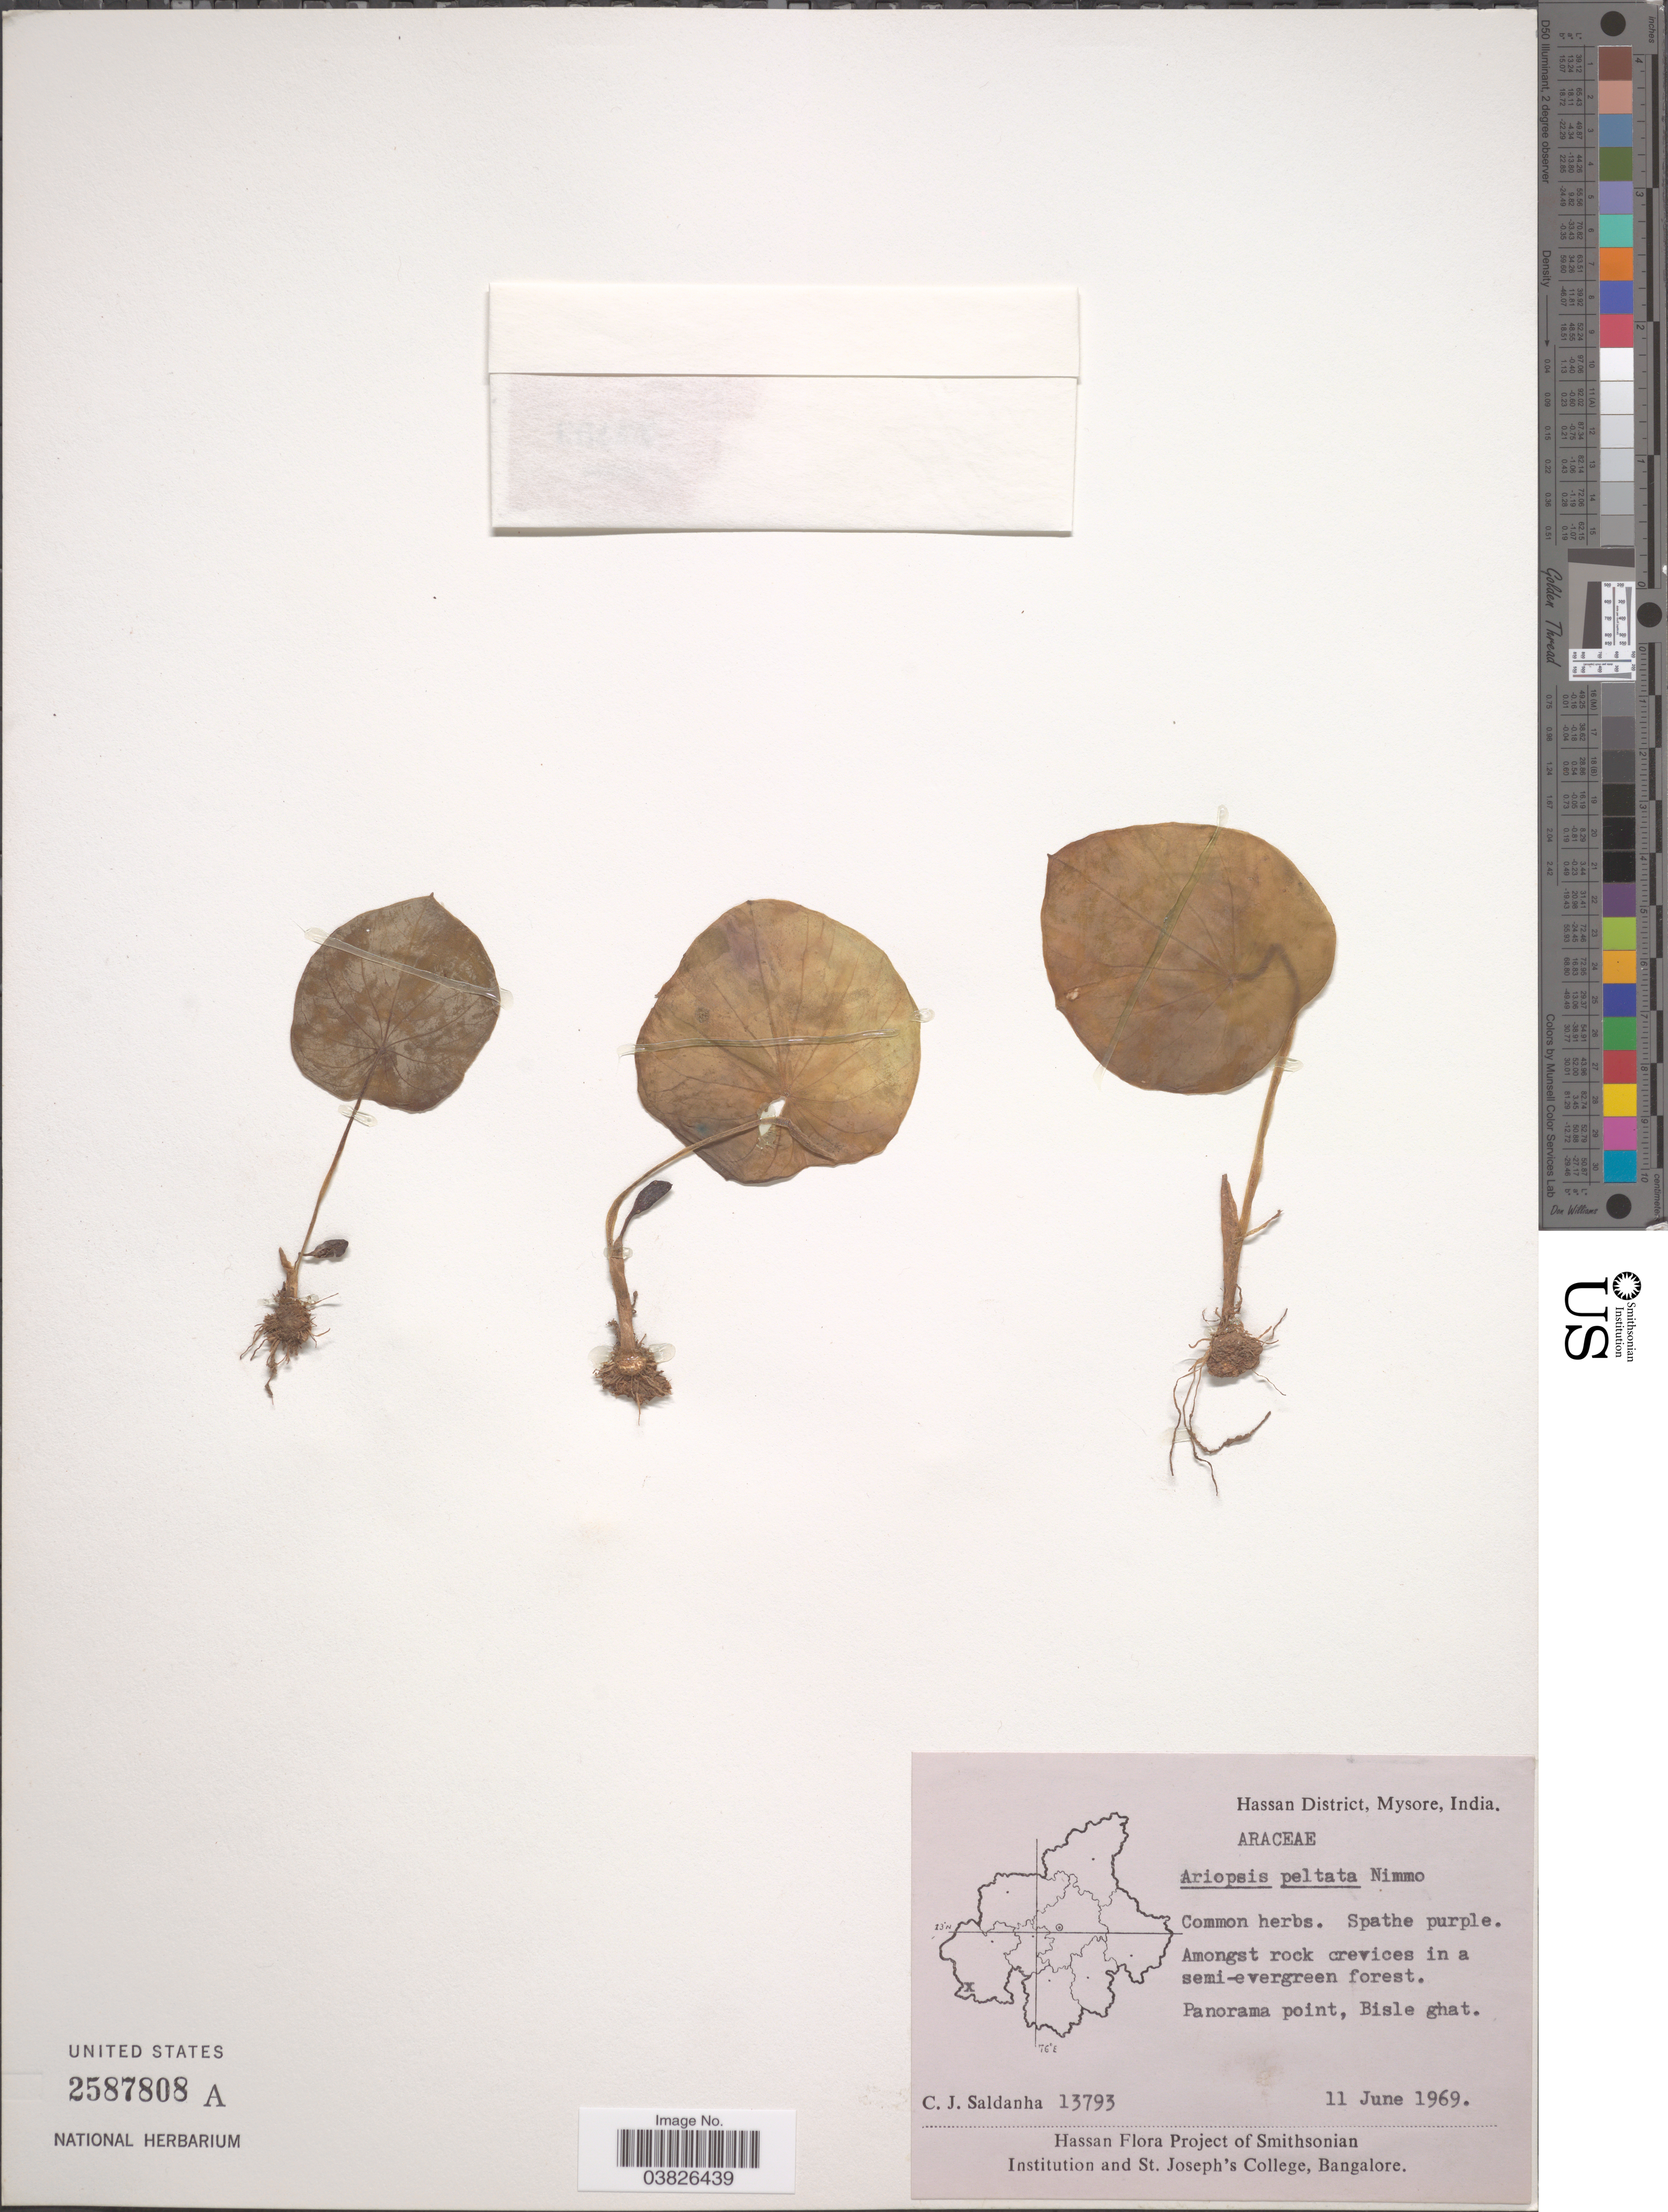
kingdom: Plantae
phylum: Tracheophyta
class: Liliopsida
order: Alismatales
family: Araceae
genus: Ariopsis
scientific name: Ariopsis peltata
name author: Nimmo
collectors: C. J. Saldanha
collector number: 13793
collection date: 1969-06-11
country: India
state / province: Karnataka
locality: Hassan District, Mysore. Panorama point, Bisle ghat.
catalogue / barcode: US 2587808A